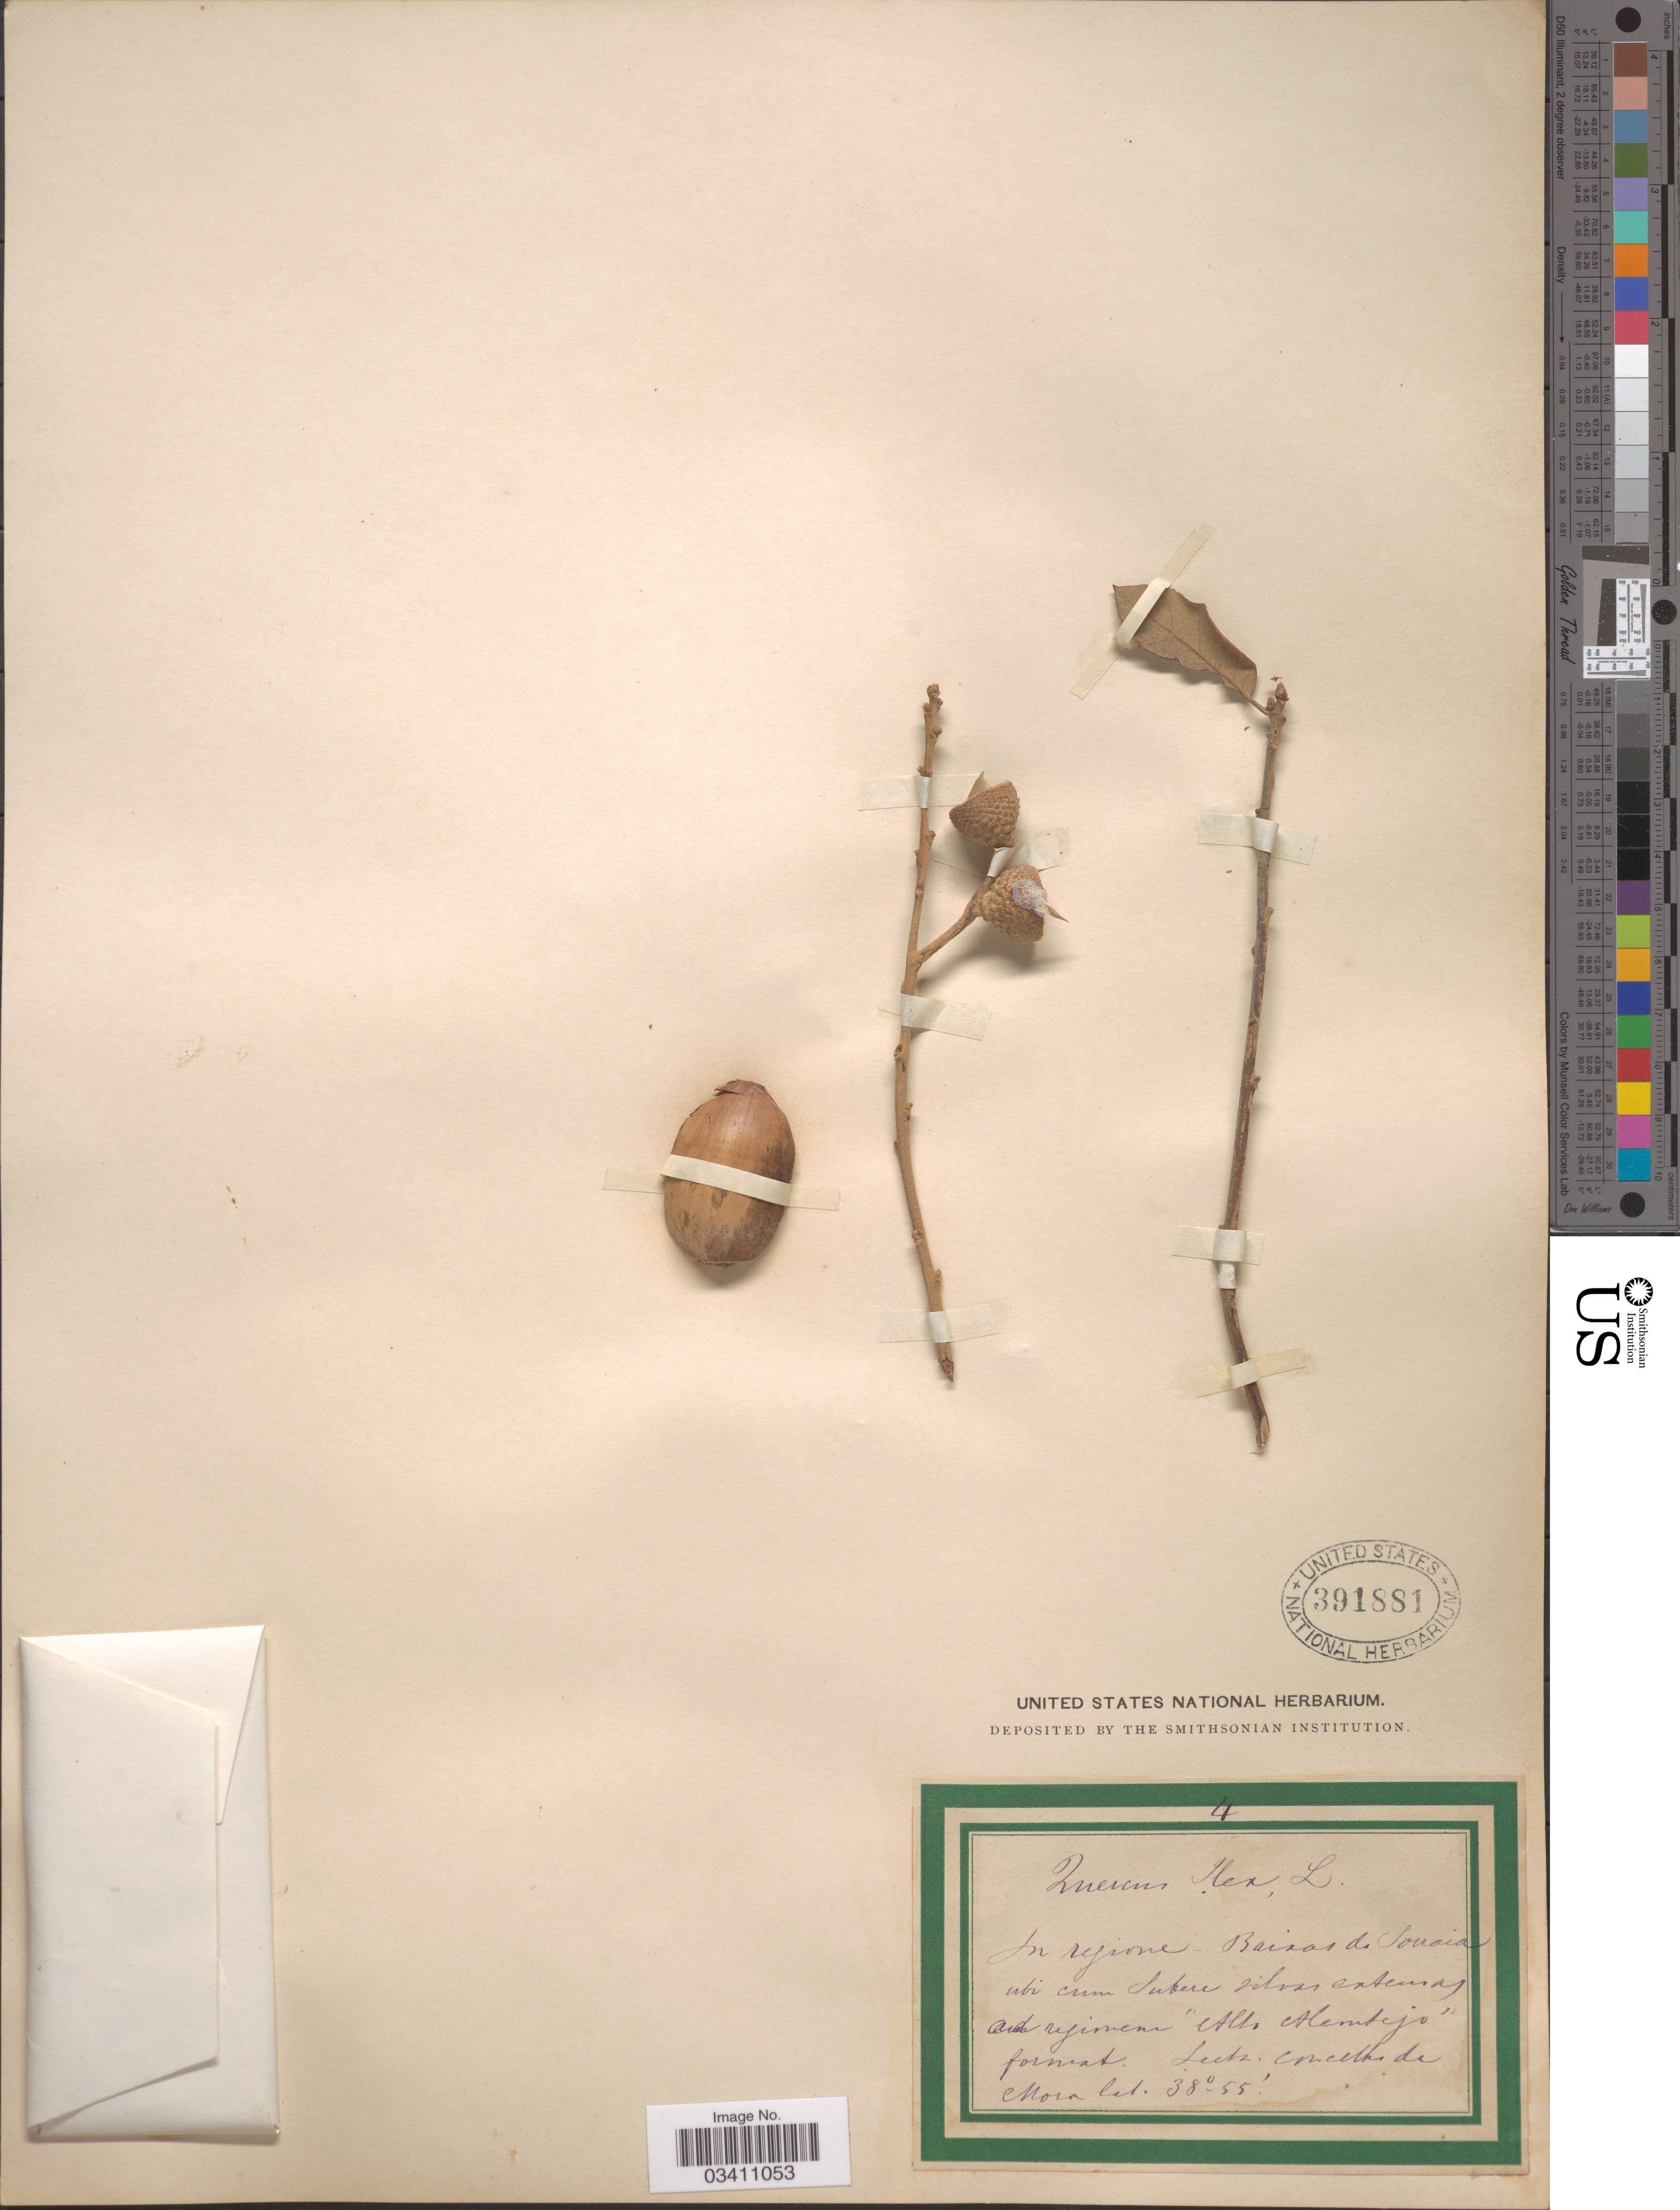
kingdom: Plantae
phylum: Tracheophyta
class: Magnoliopsida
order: Fagales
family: Fagaceae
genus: Quercus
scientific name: Quercus ilex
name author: Lour.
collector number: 4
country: Portugal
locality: In regione Barsas de Sorraia ubi cum Subere silvas catemas Ard regimens "Alto Alendenjo" format. Lects. cocelha de Mora. [interpreted]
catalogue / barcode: US 391881